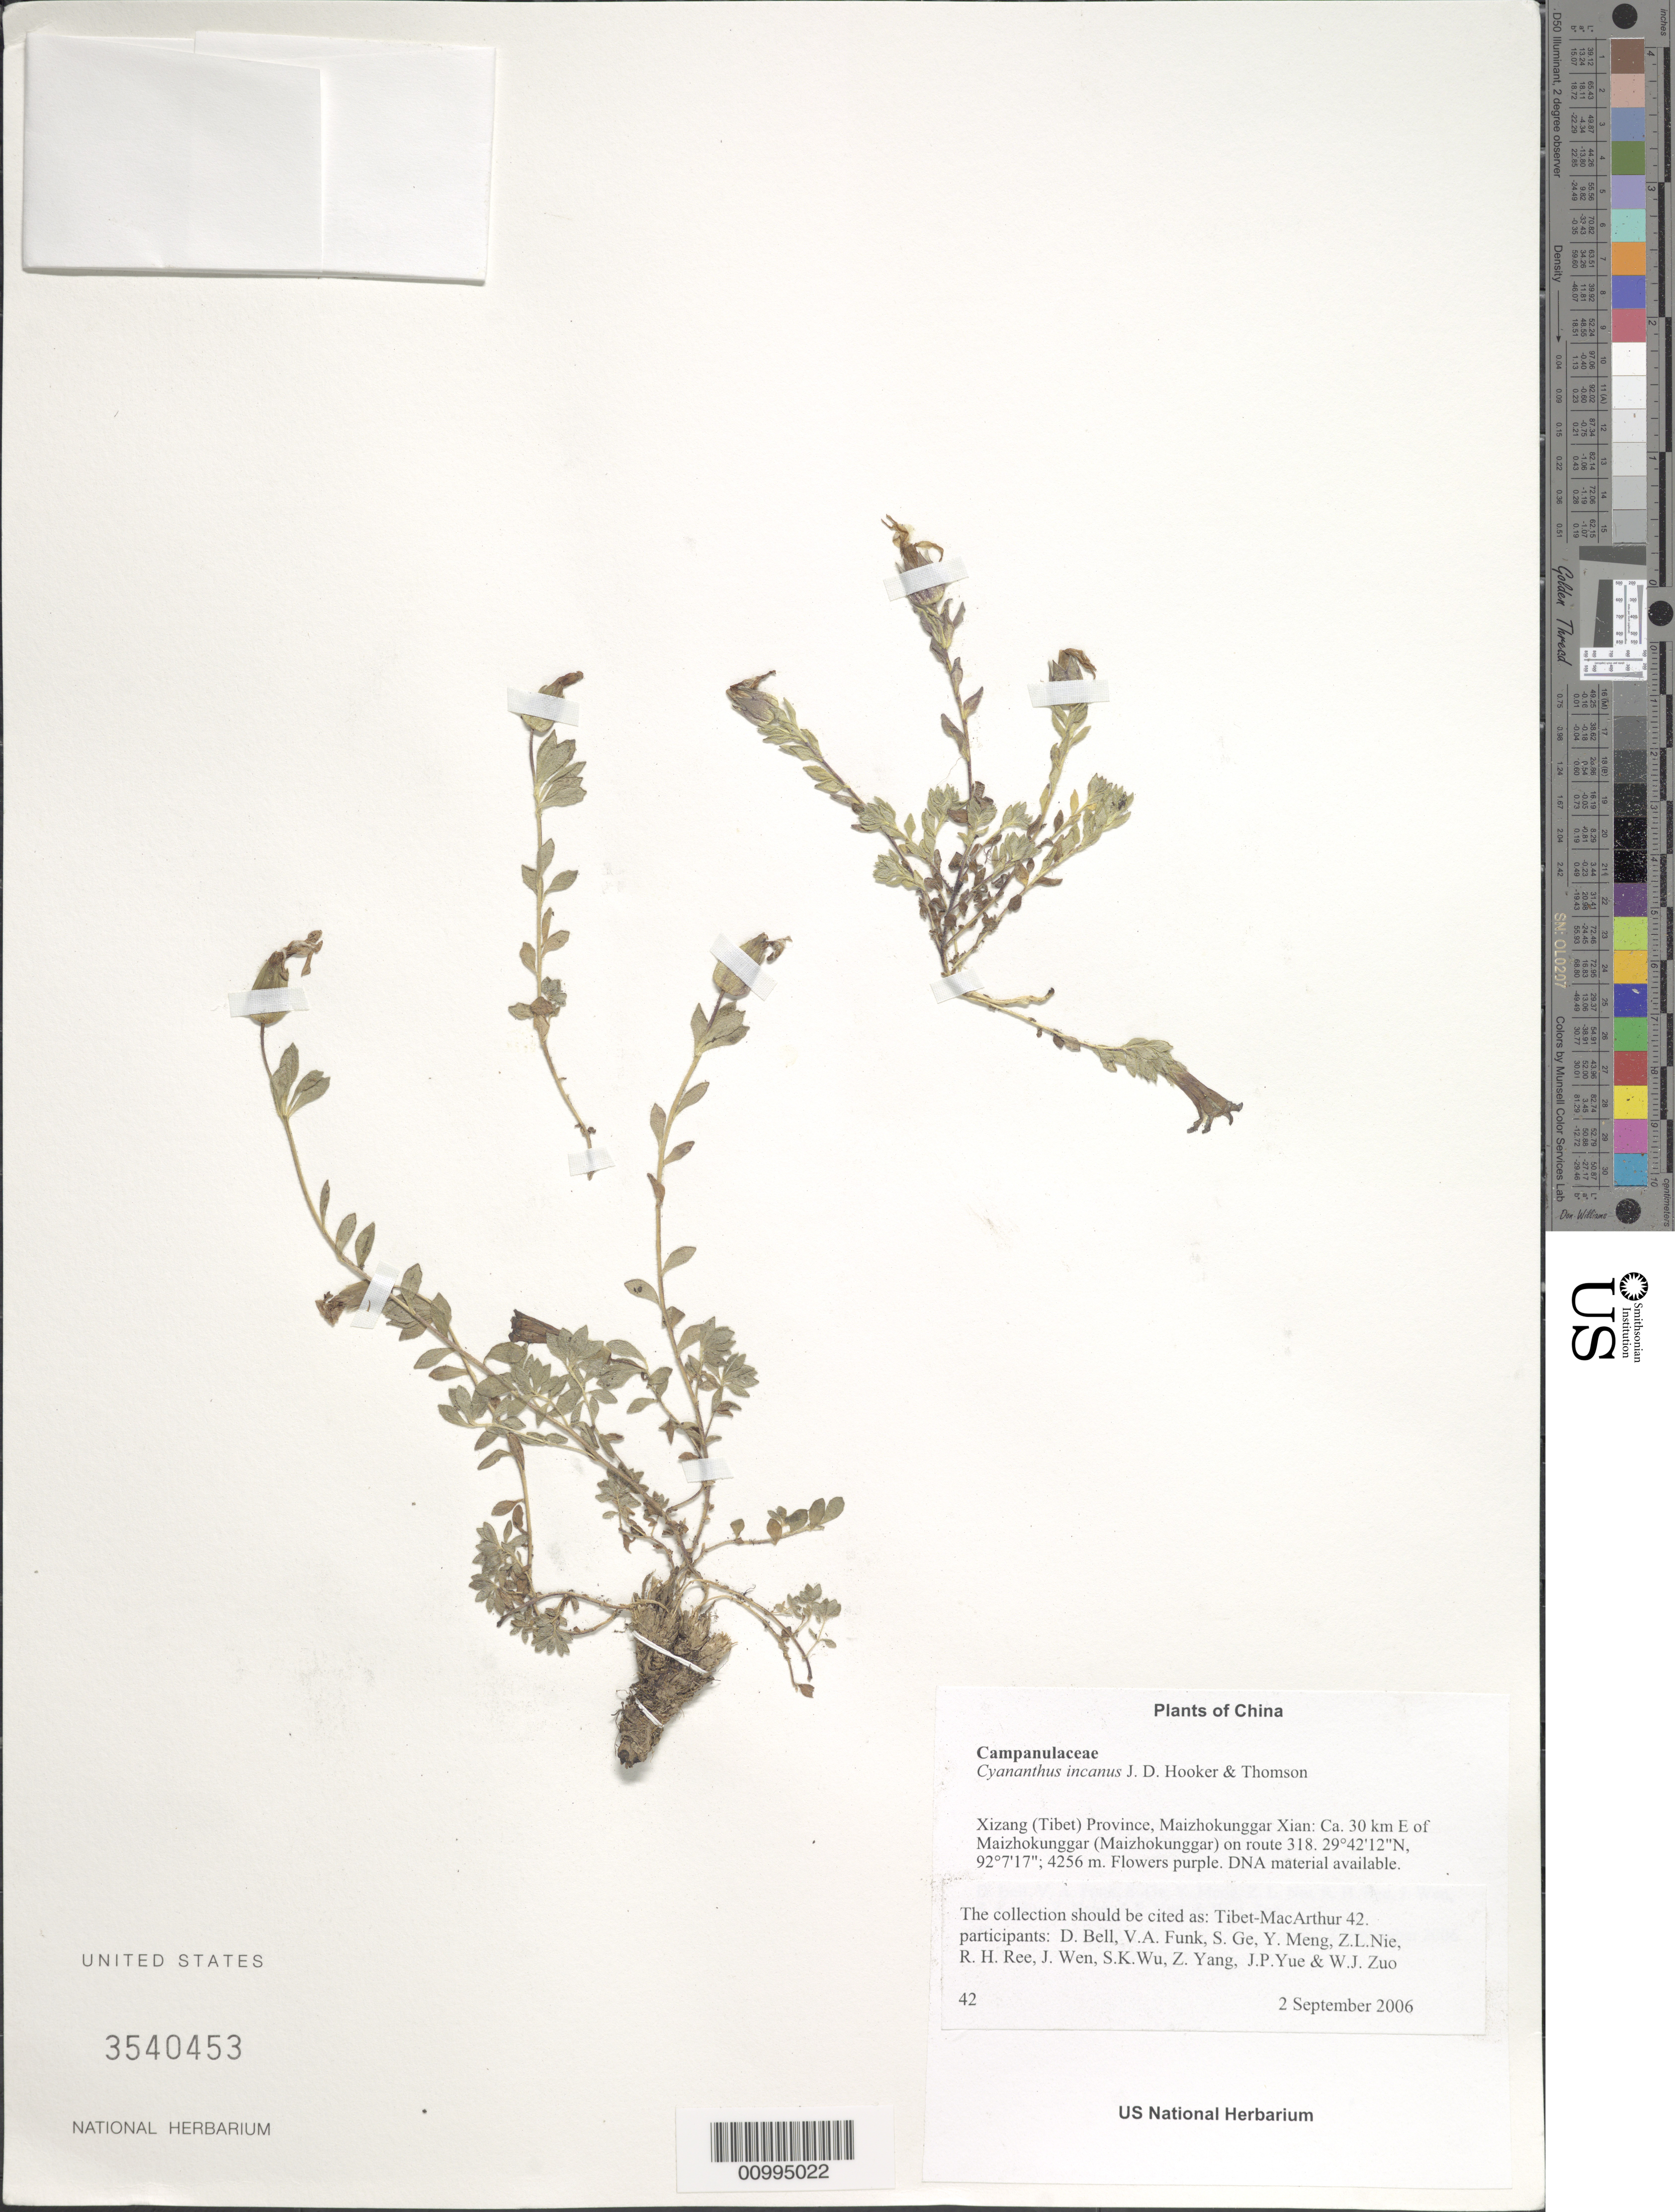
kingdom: Plantae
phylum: Tracheophyta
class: Magnoliopsida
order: Asterales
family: Campanulaceae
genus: Cyananthus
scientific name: Cyananthus incanus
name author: Hook. f. & Thomson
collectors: Tibet-MacArthur, D. A. Bell, V. Funk, S. Ge, Y. Meng, Z. Nie, R. Ree, J. Wen, S. K. Wu, Z. Yang, J. Yue & W. Zuo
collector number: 42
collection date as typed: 02 Sep 2006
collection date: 2006-09-02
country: China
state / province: Xizang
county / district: Maizhokunggar Xian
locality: Ca. 30 km E of Maizhokunggar on route 318.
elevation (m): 4256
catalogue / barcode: US 3540453